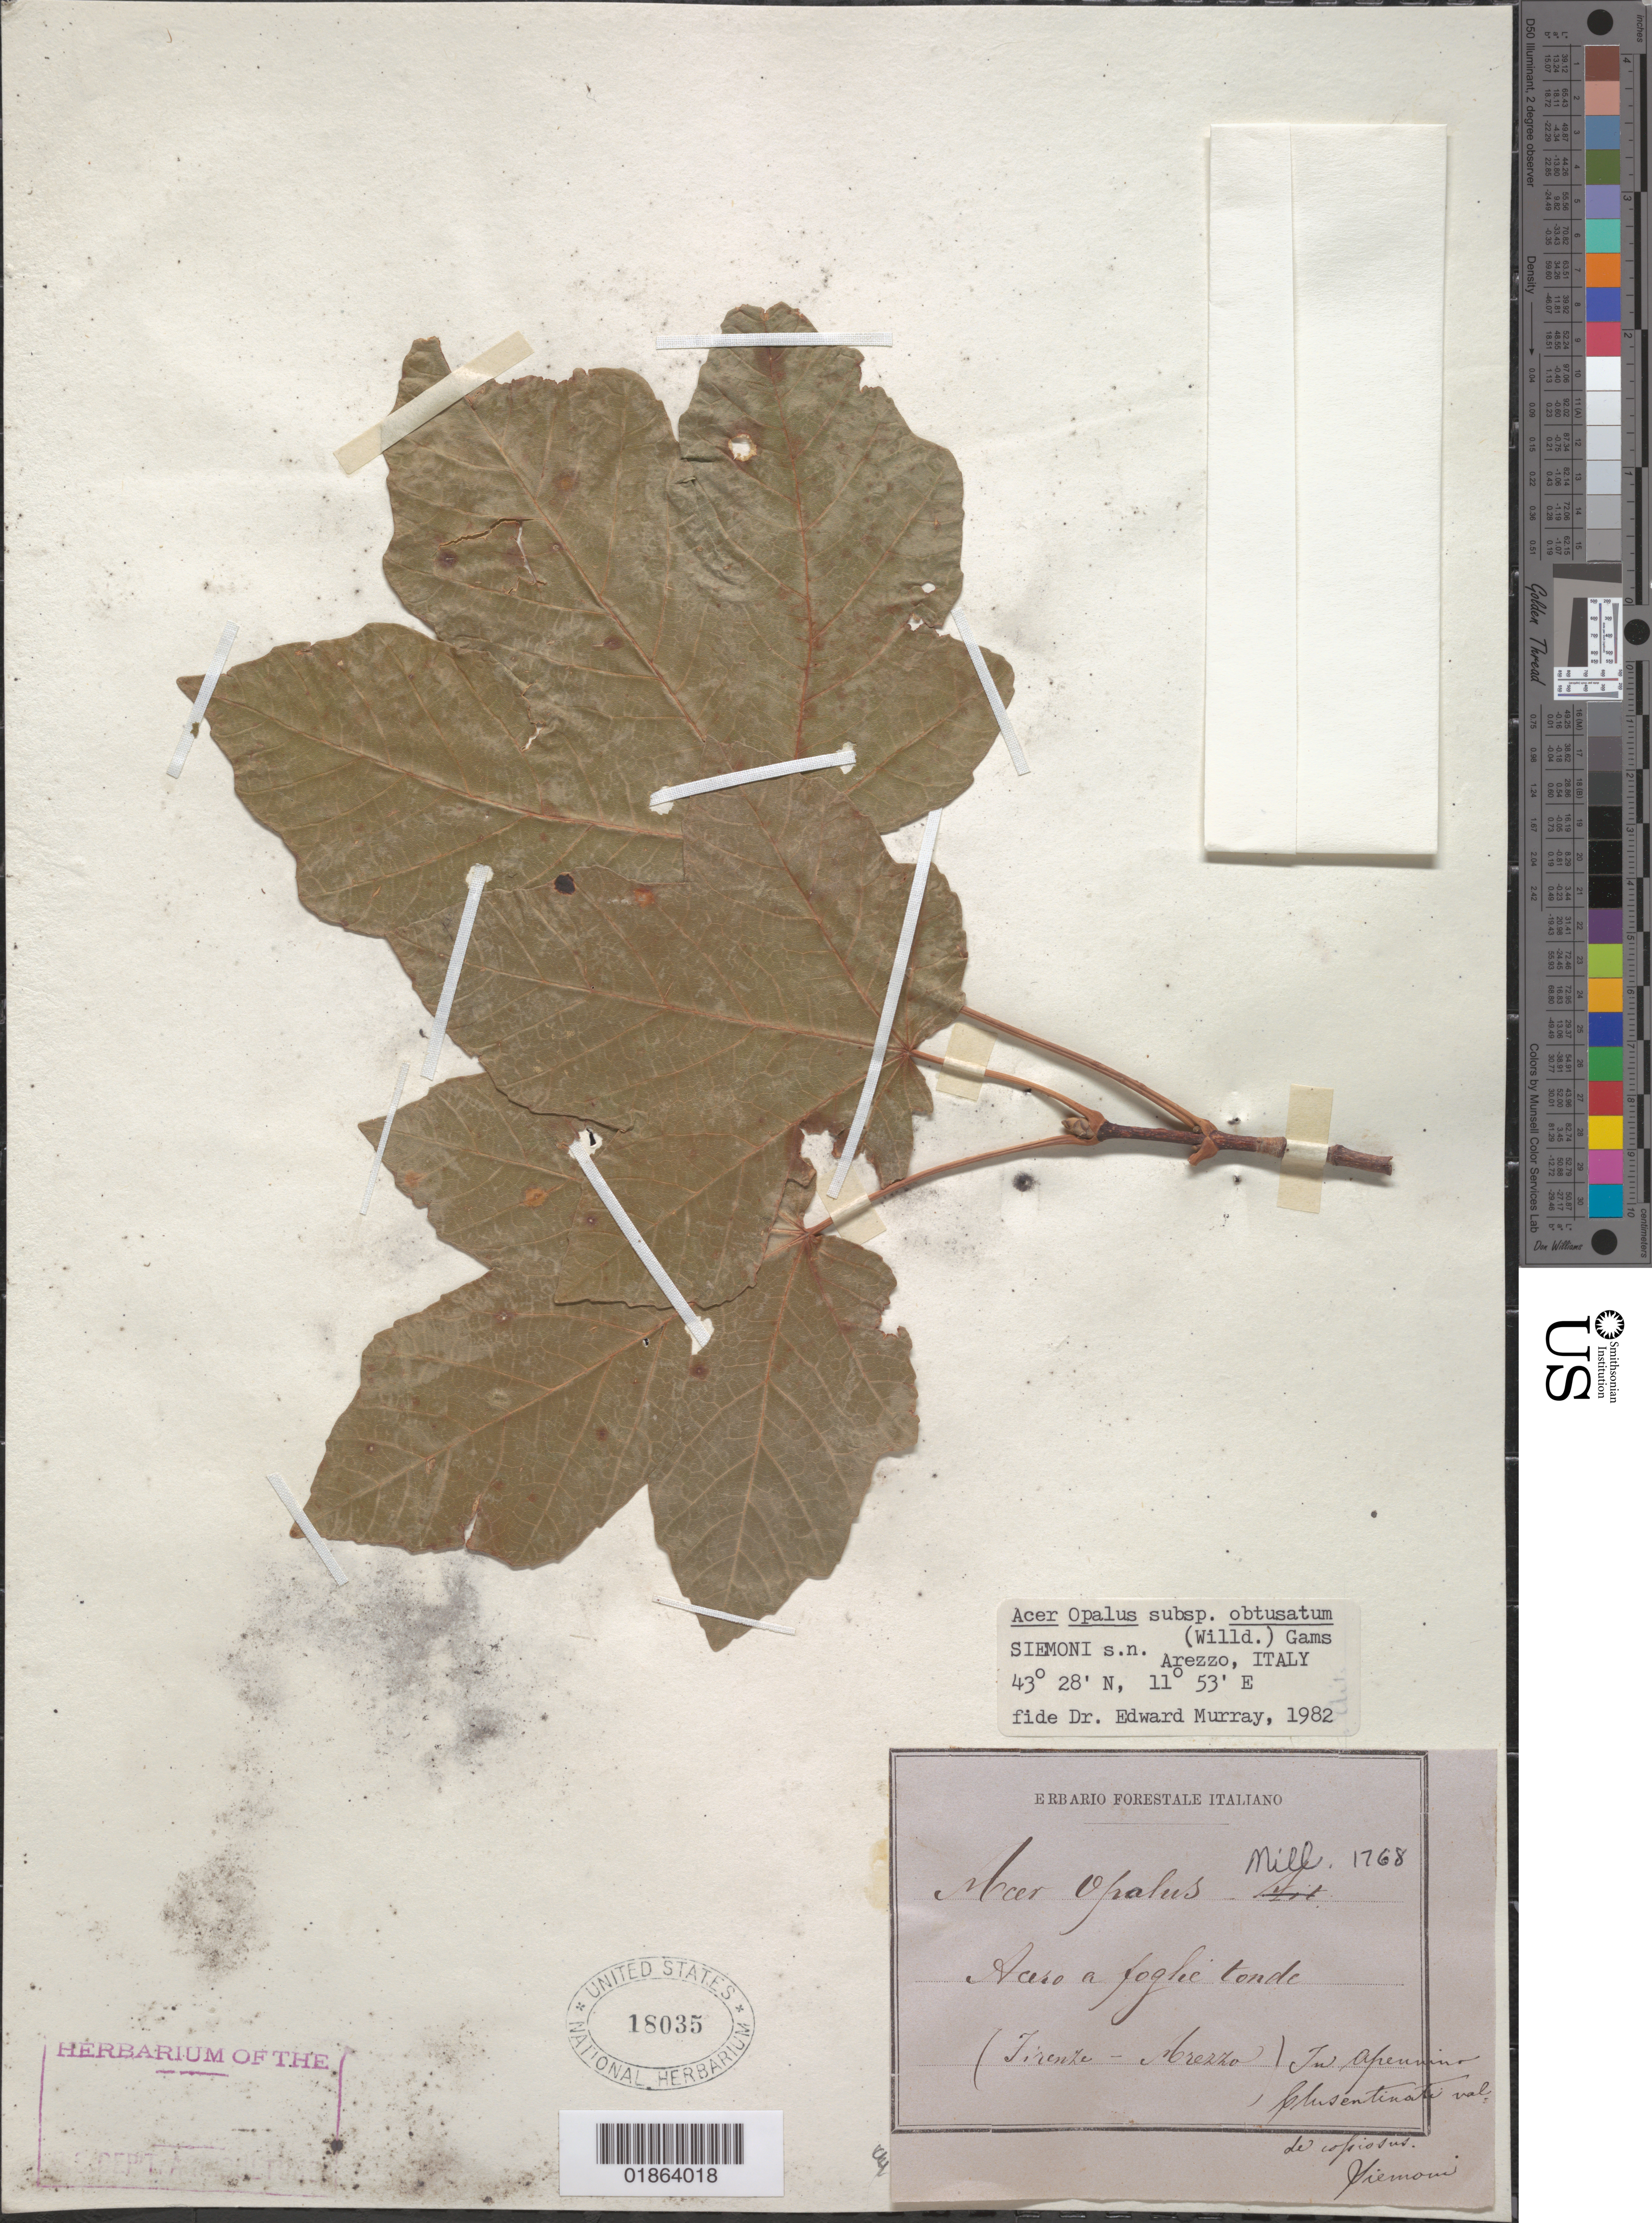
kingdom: Plantae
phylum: Tracheophyta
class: Magnoliopsida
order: Sapindales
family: Sapindaceae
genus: Acer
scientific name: Acer opalus subsp. obtusatum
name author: (Waldst. & Kit. ex Willd.) Gams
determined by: Murray, Edward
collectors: G. Siemoni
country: Italy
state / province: Tuscany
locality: Firenze - Arezzo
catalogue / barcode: US 18035